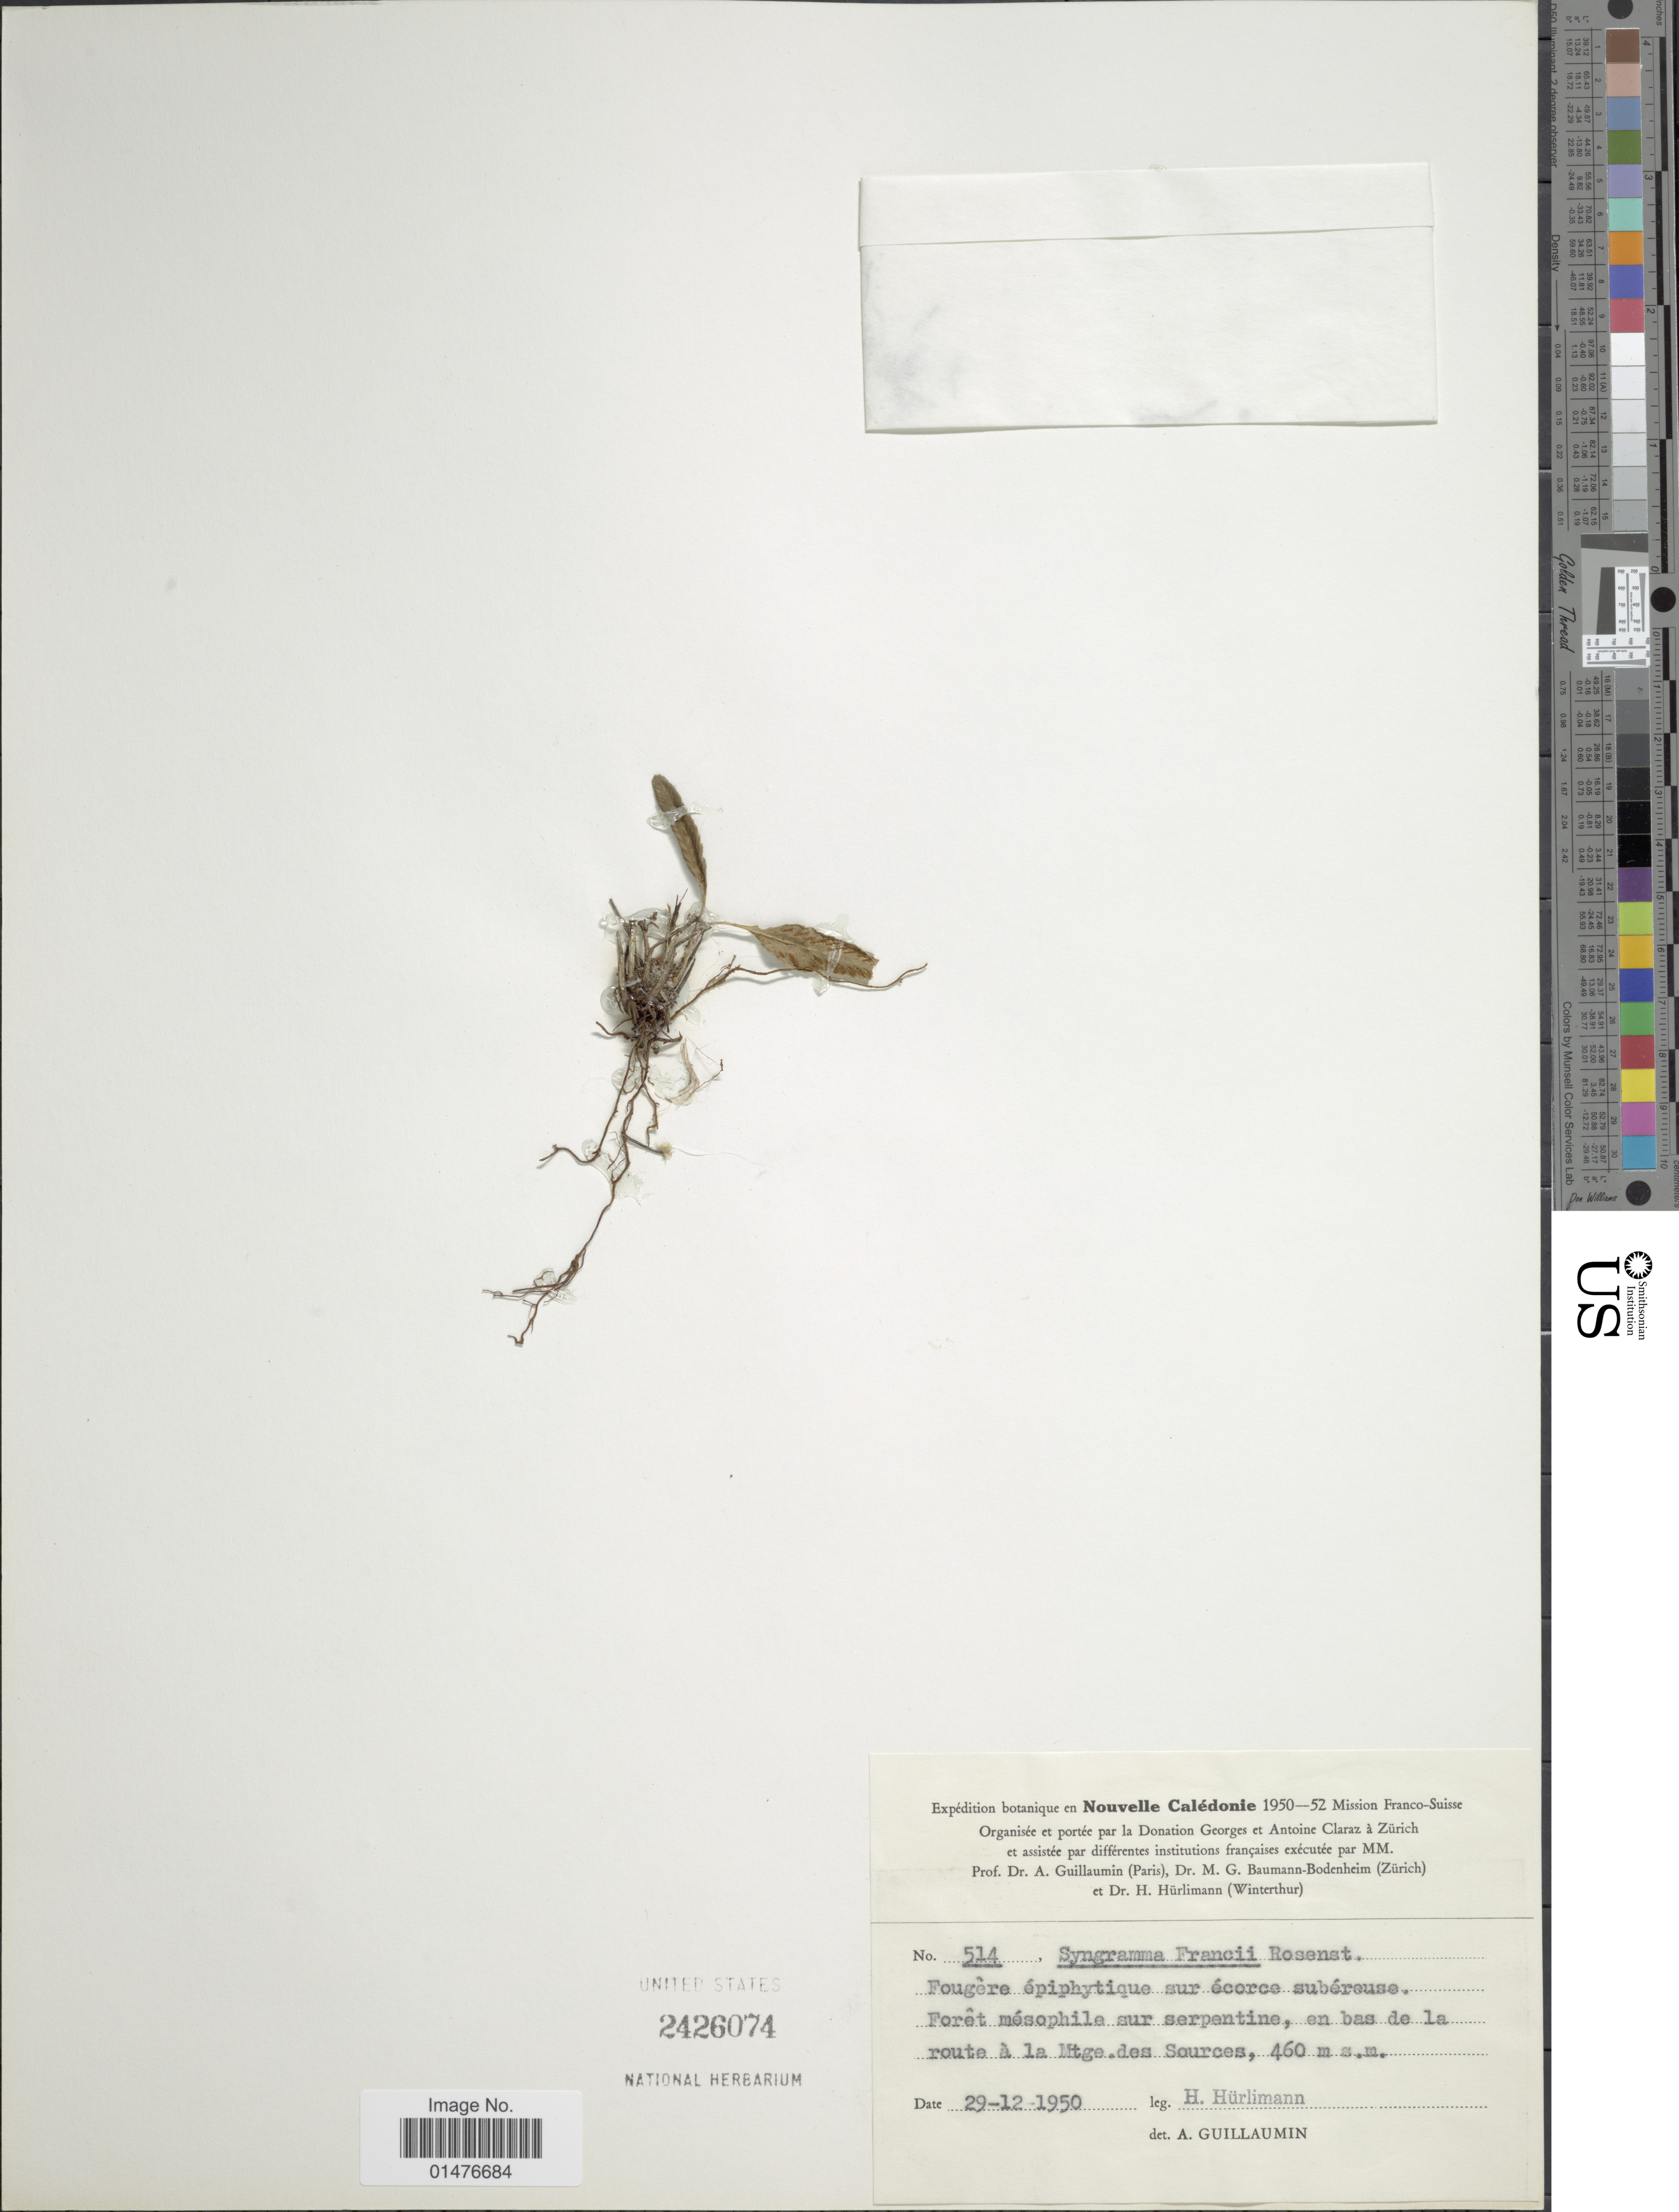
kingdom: Plantae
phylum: Tracheophyta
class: Polypodiopsida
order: Polypodiales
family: Pteridaceae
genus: Syngramma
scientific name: Syngramma francii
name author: Rosenst.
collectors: H. Hurlimann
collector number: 514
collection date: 1950-12-29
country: New Caledonia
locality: Nouvelle Calédonie, En bas de la route a la Mtge.des Sources [interpreted]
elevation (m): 460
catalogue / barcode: US 2426074